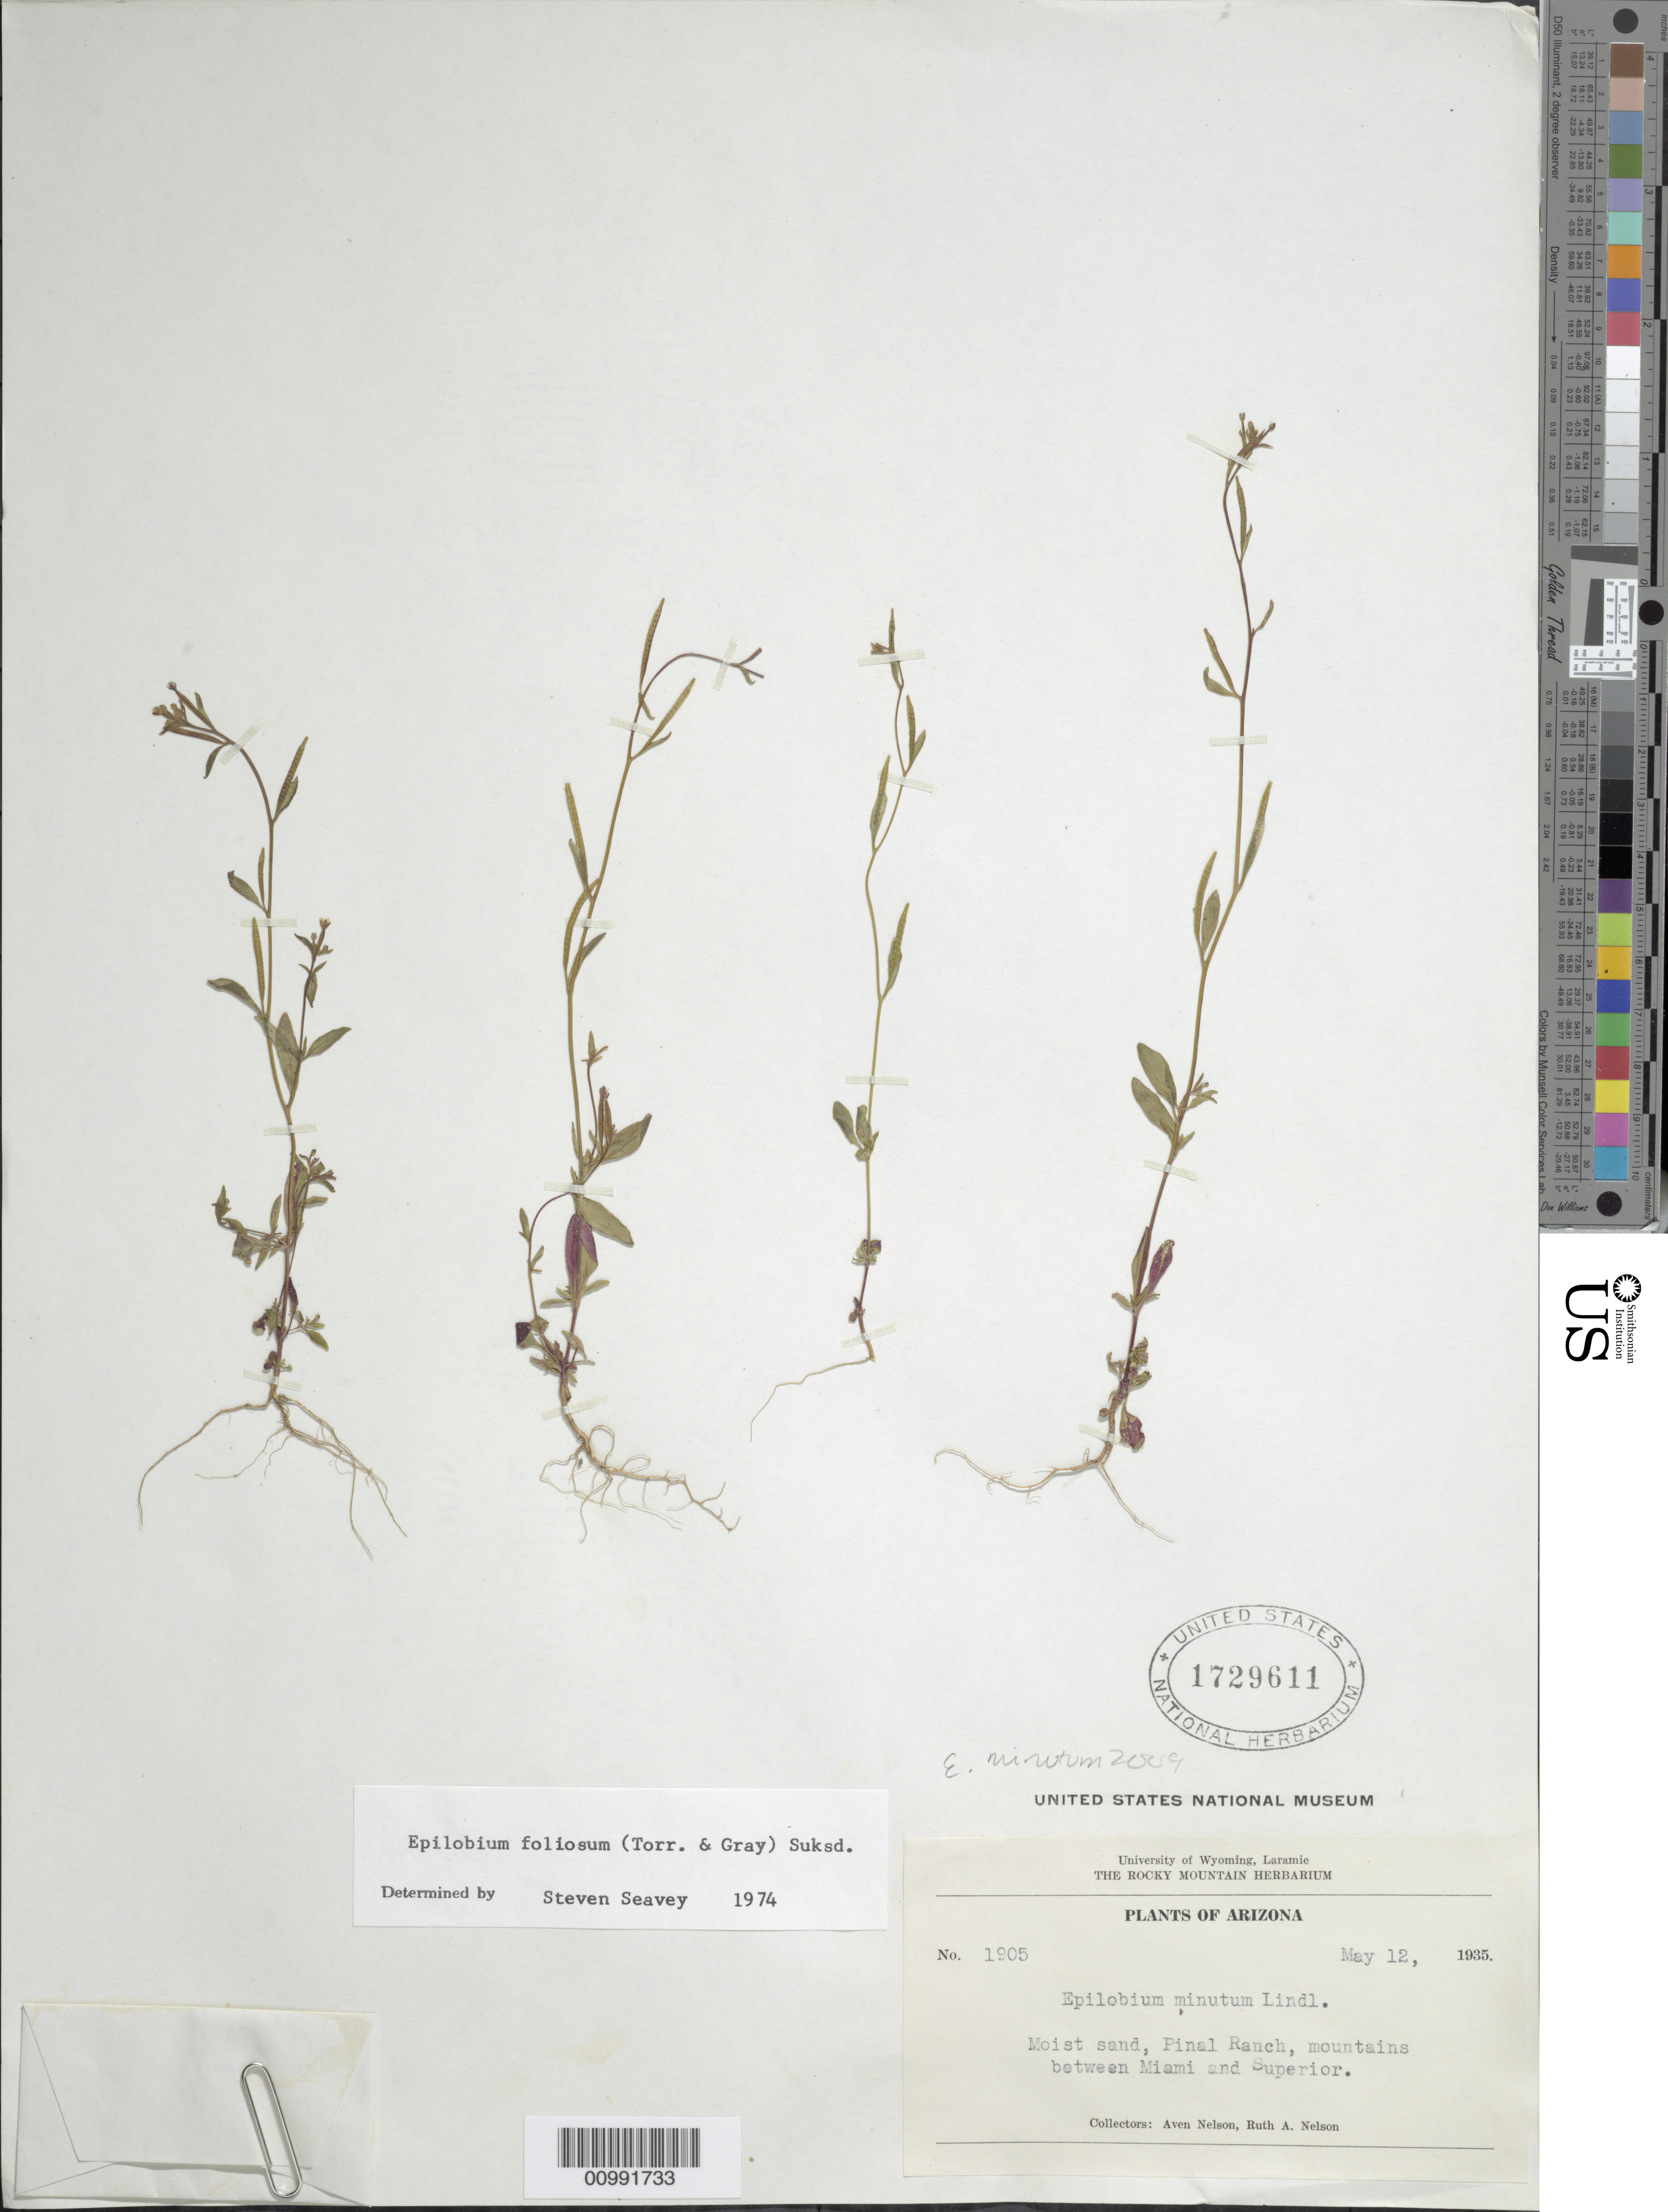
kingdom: Plantae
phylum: Tracheophyta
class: Magnoliopsida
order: Myrtales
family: Onagraceae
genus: Epilobium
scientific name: Epilobium foliosum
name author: (Nutt. ex Torr. & A. Gray) Suksd.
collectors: A. Nelson & R. A. Nelson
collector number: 1905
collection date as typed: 12 May 1935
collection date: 1935-05-12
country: United States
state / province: Arizona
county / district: Pinal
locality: Moist sand, Pinal Ranch, mountains between Maimi and Superior.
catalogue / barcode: US 1729611